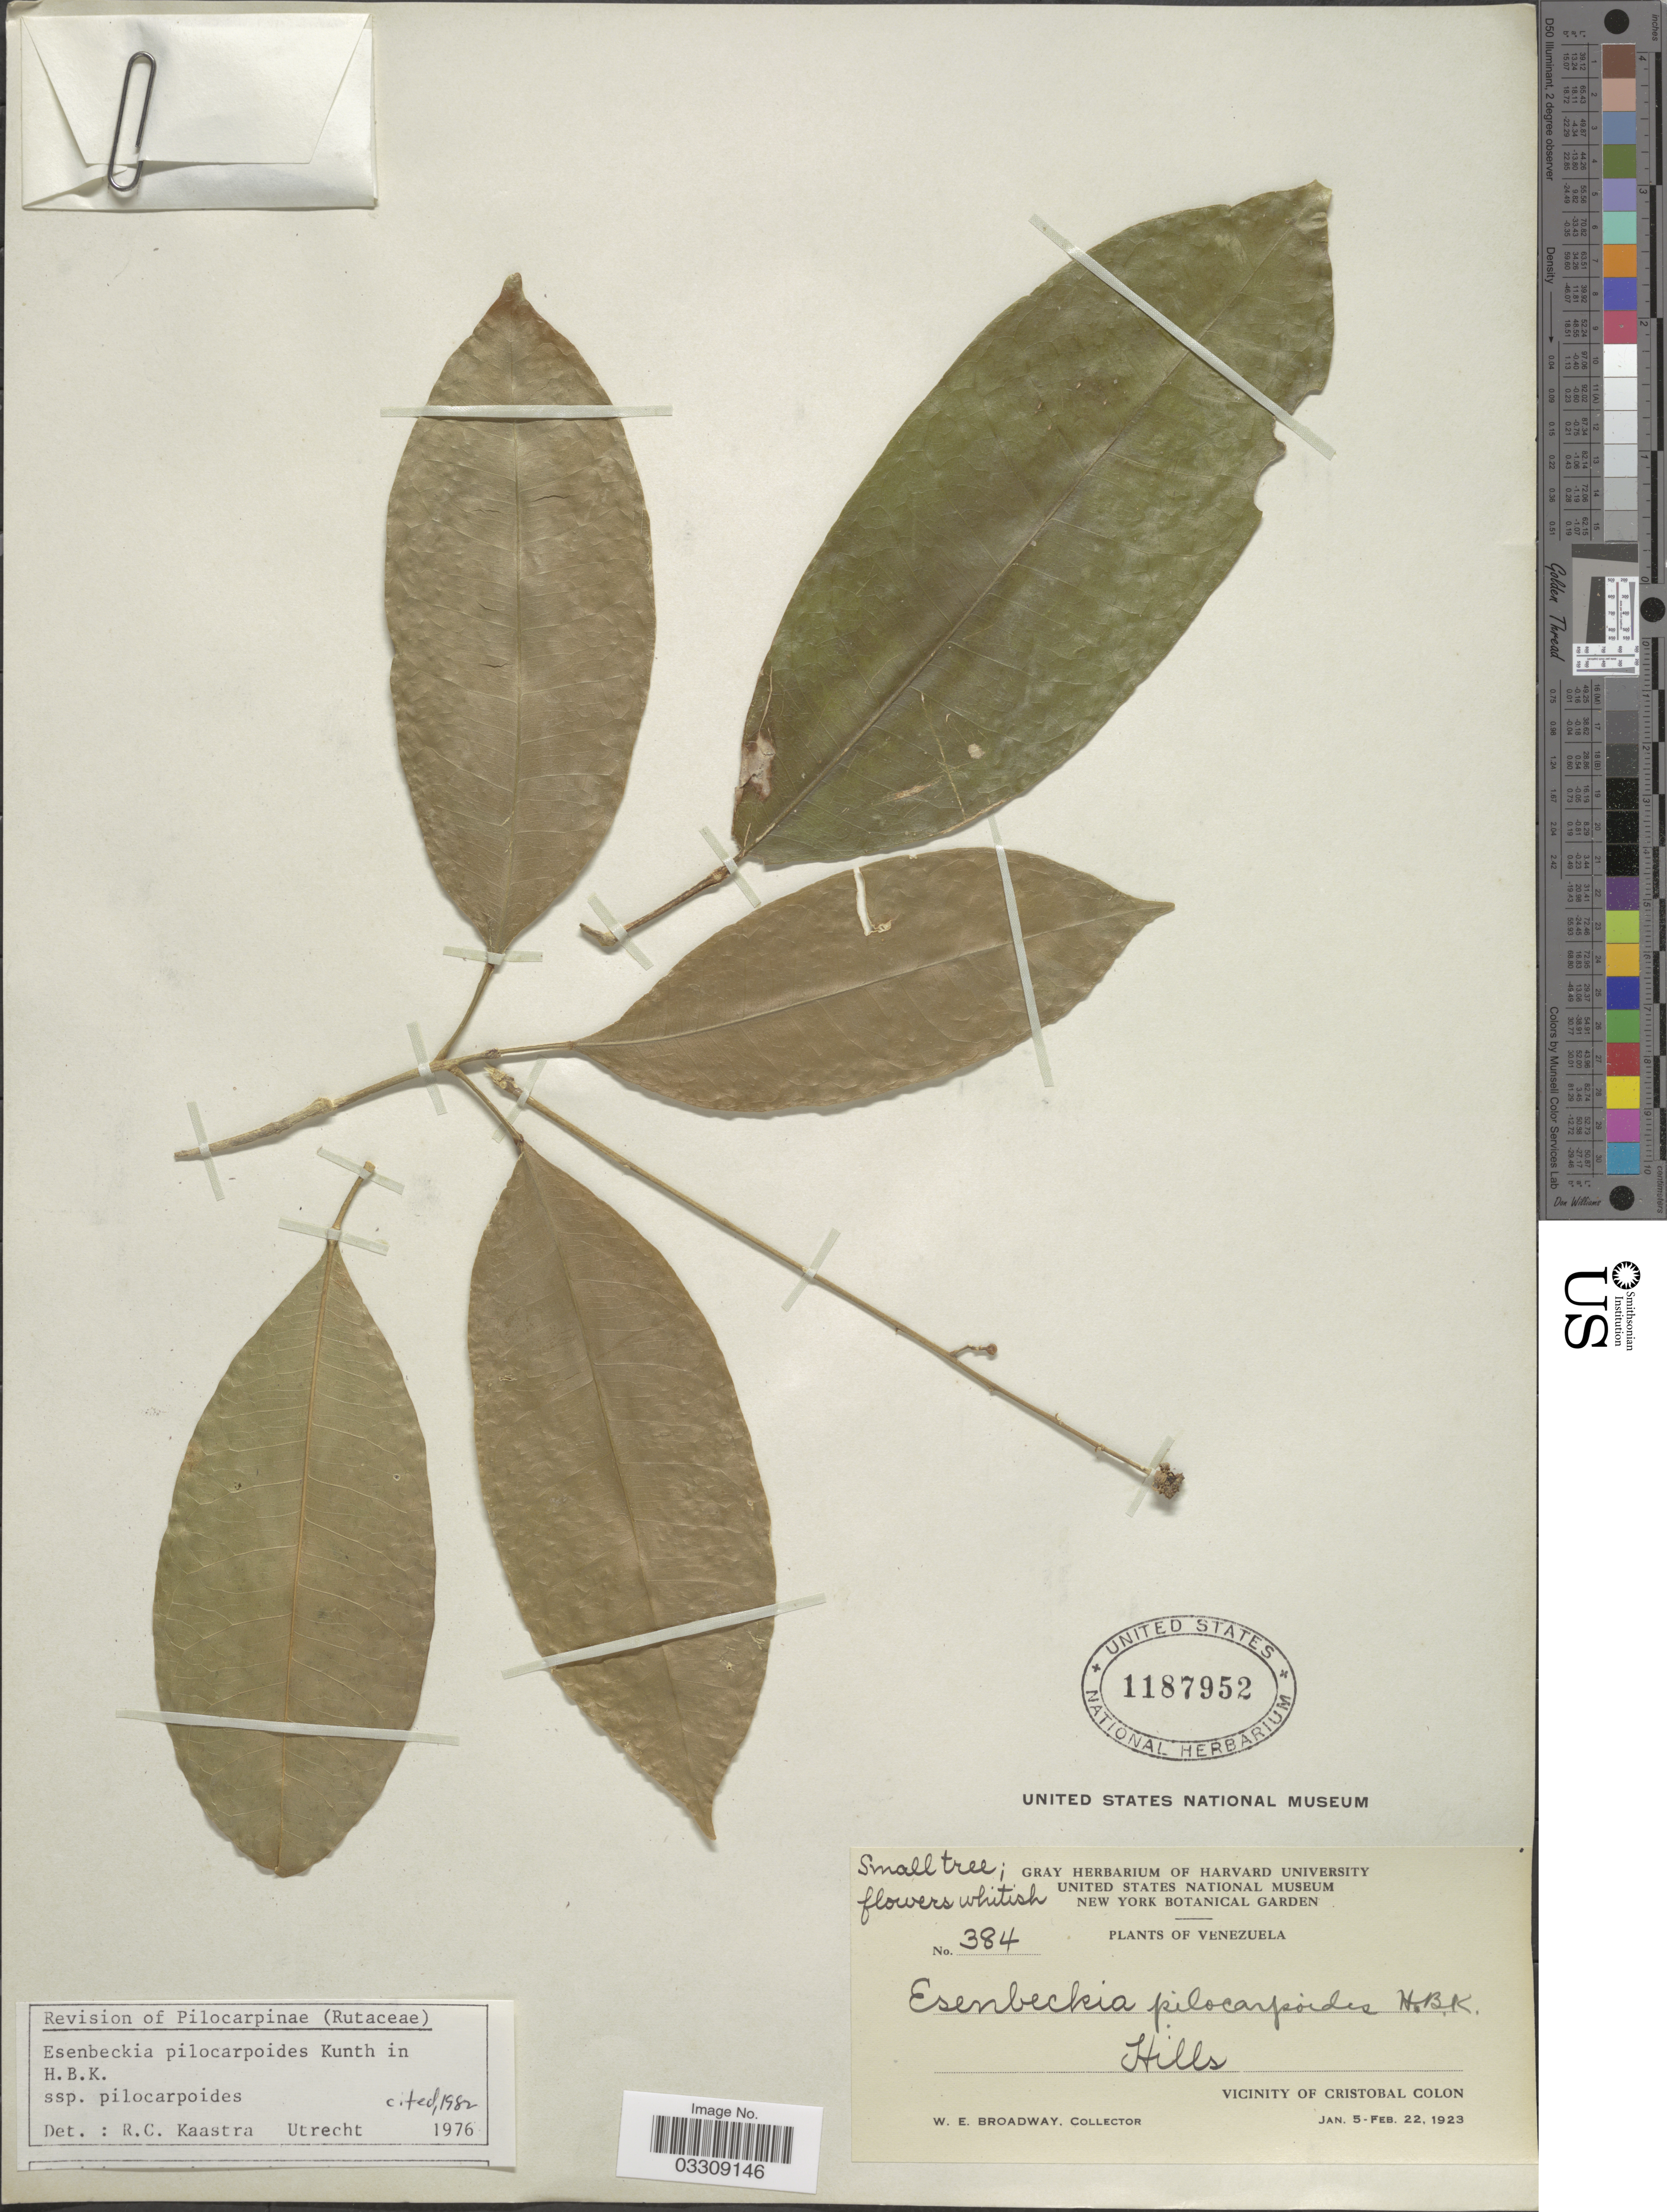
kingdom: Plantae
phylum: Tracheophyta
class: Magnoliopsida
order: Sapindales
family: Rutaceae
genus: Esenbeckia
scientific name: Esenbeckia pilocarpoides subsp. pilocarpoides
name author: Kunth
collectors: W. E. Broadway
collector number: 384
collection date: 1923-01-05/1923-02-22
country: Venezuela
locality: Hills. Vicinity of Cristobal Colon.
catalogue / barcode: US 1187952